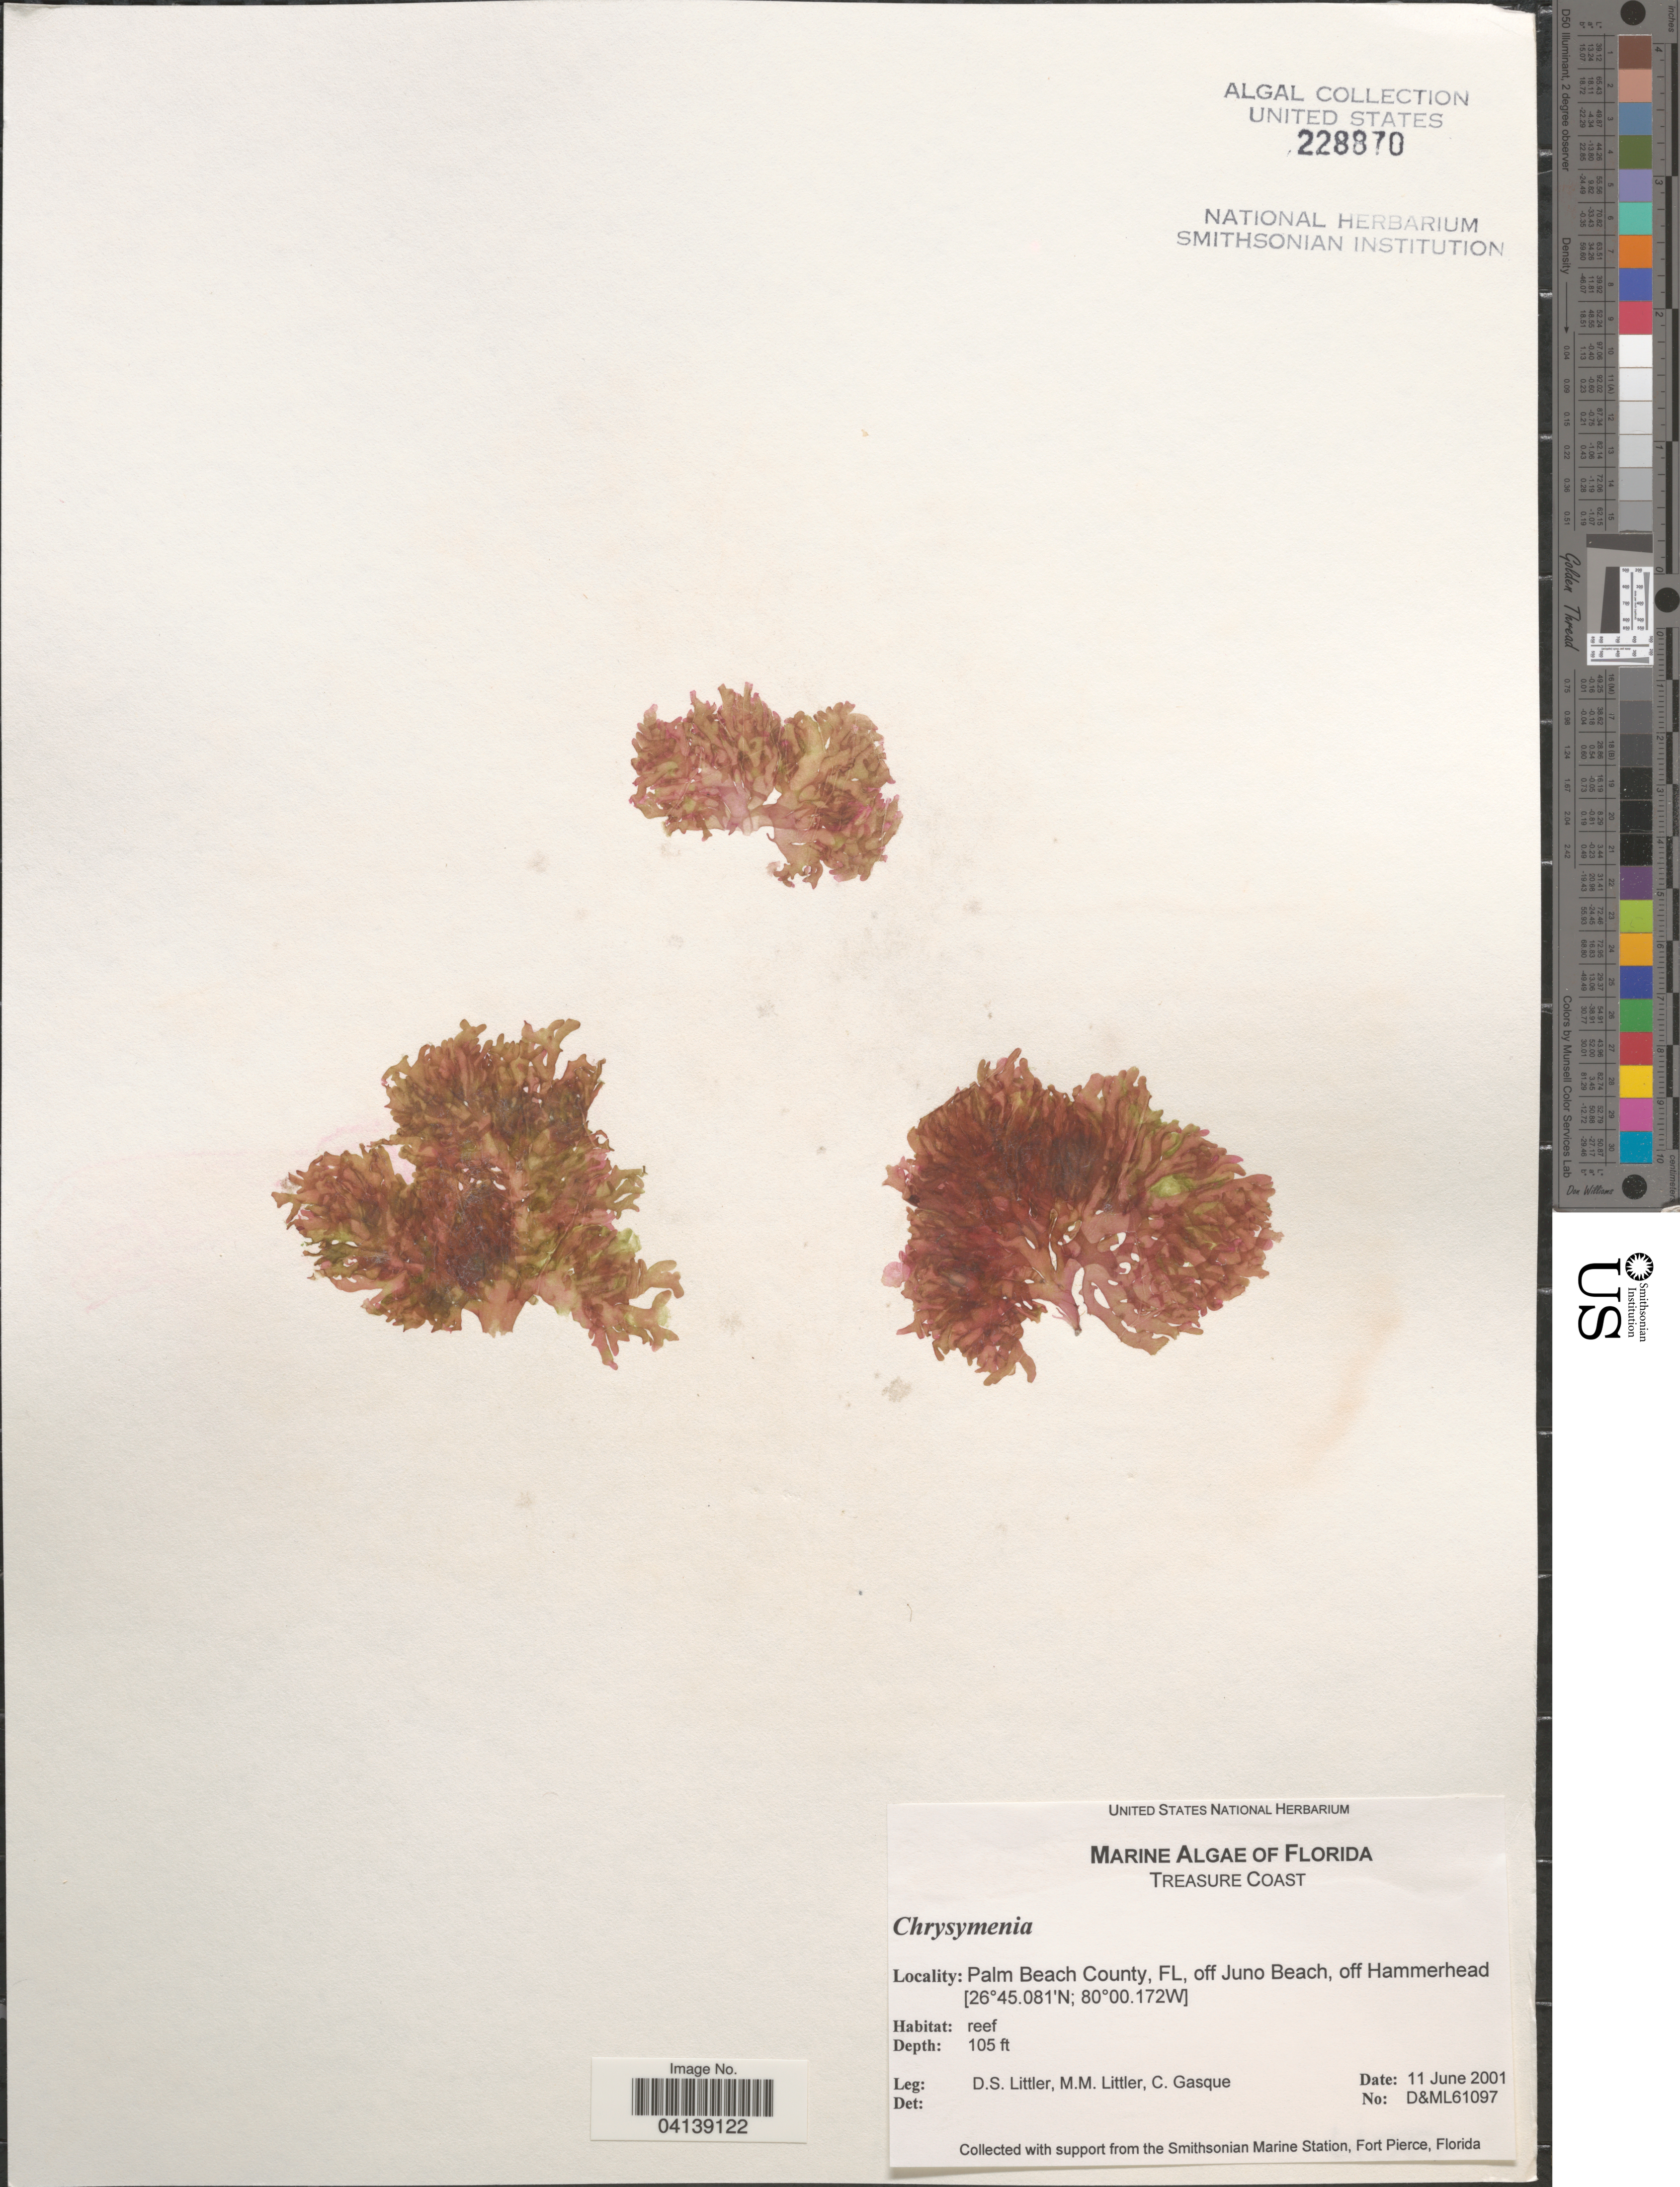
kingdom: Plantae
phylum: Rhodophyta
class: Florideophyceae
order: Rhodymeniales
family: Rhodymeniaceae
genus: Chrysymenia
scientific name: Chrysymenia sp.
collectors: D. S. Littler & C. Gasque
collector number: D&ML61097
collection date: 2001-06-11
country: United States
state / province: Florida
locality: Treasure Coast. Palm Beach County, off Juno Beach, off Hammerhead.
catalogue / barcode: US 228870